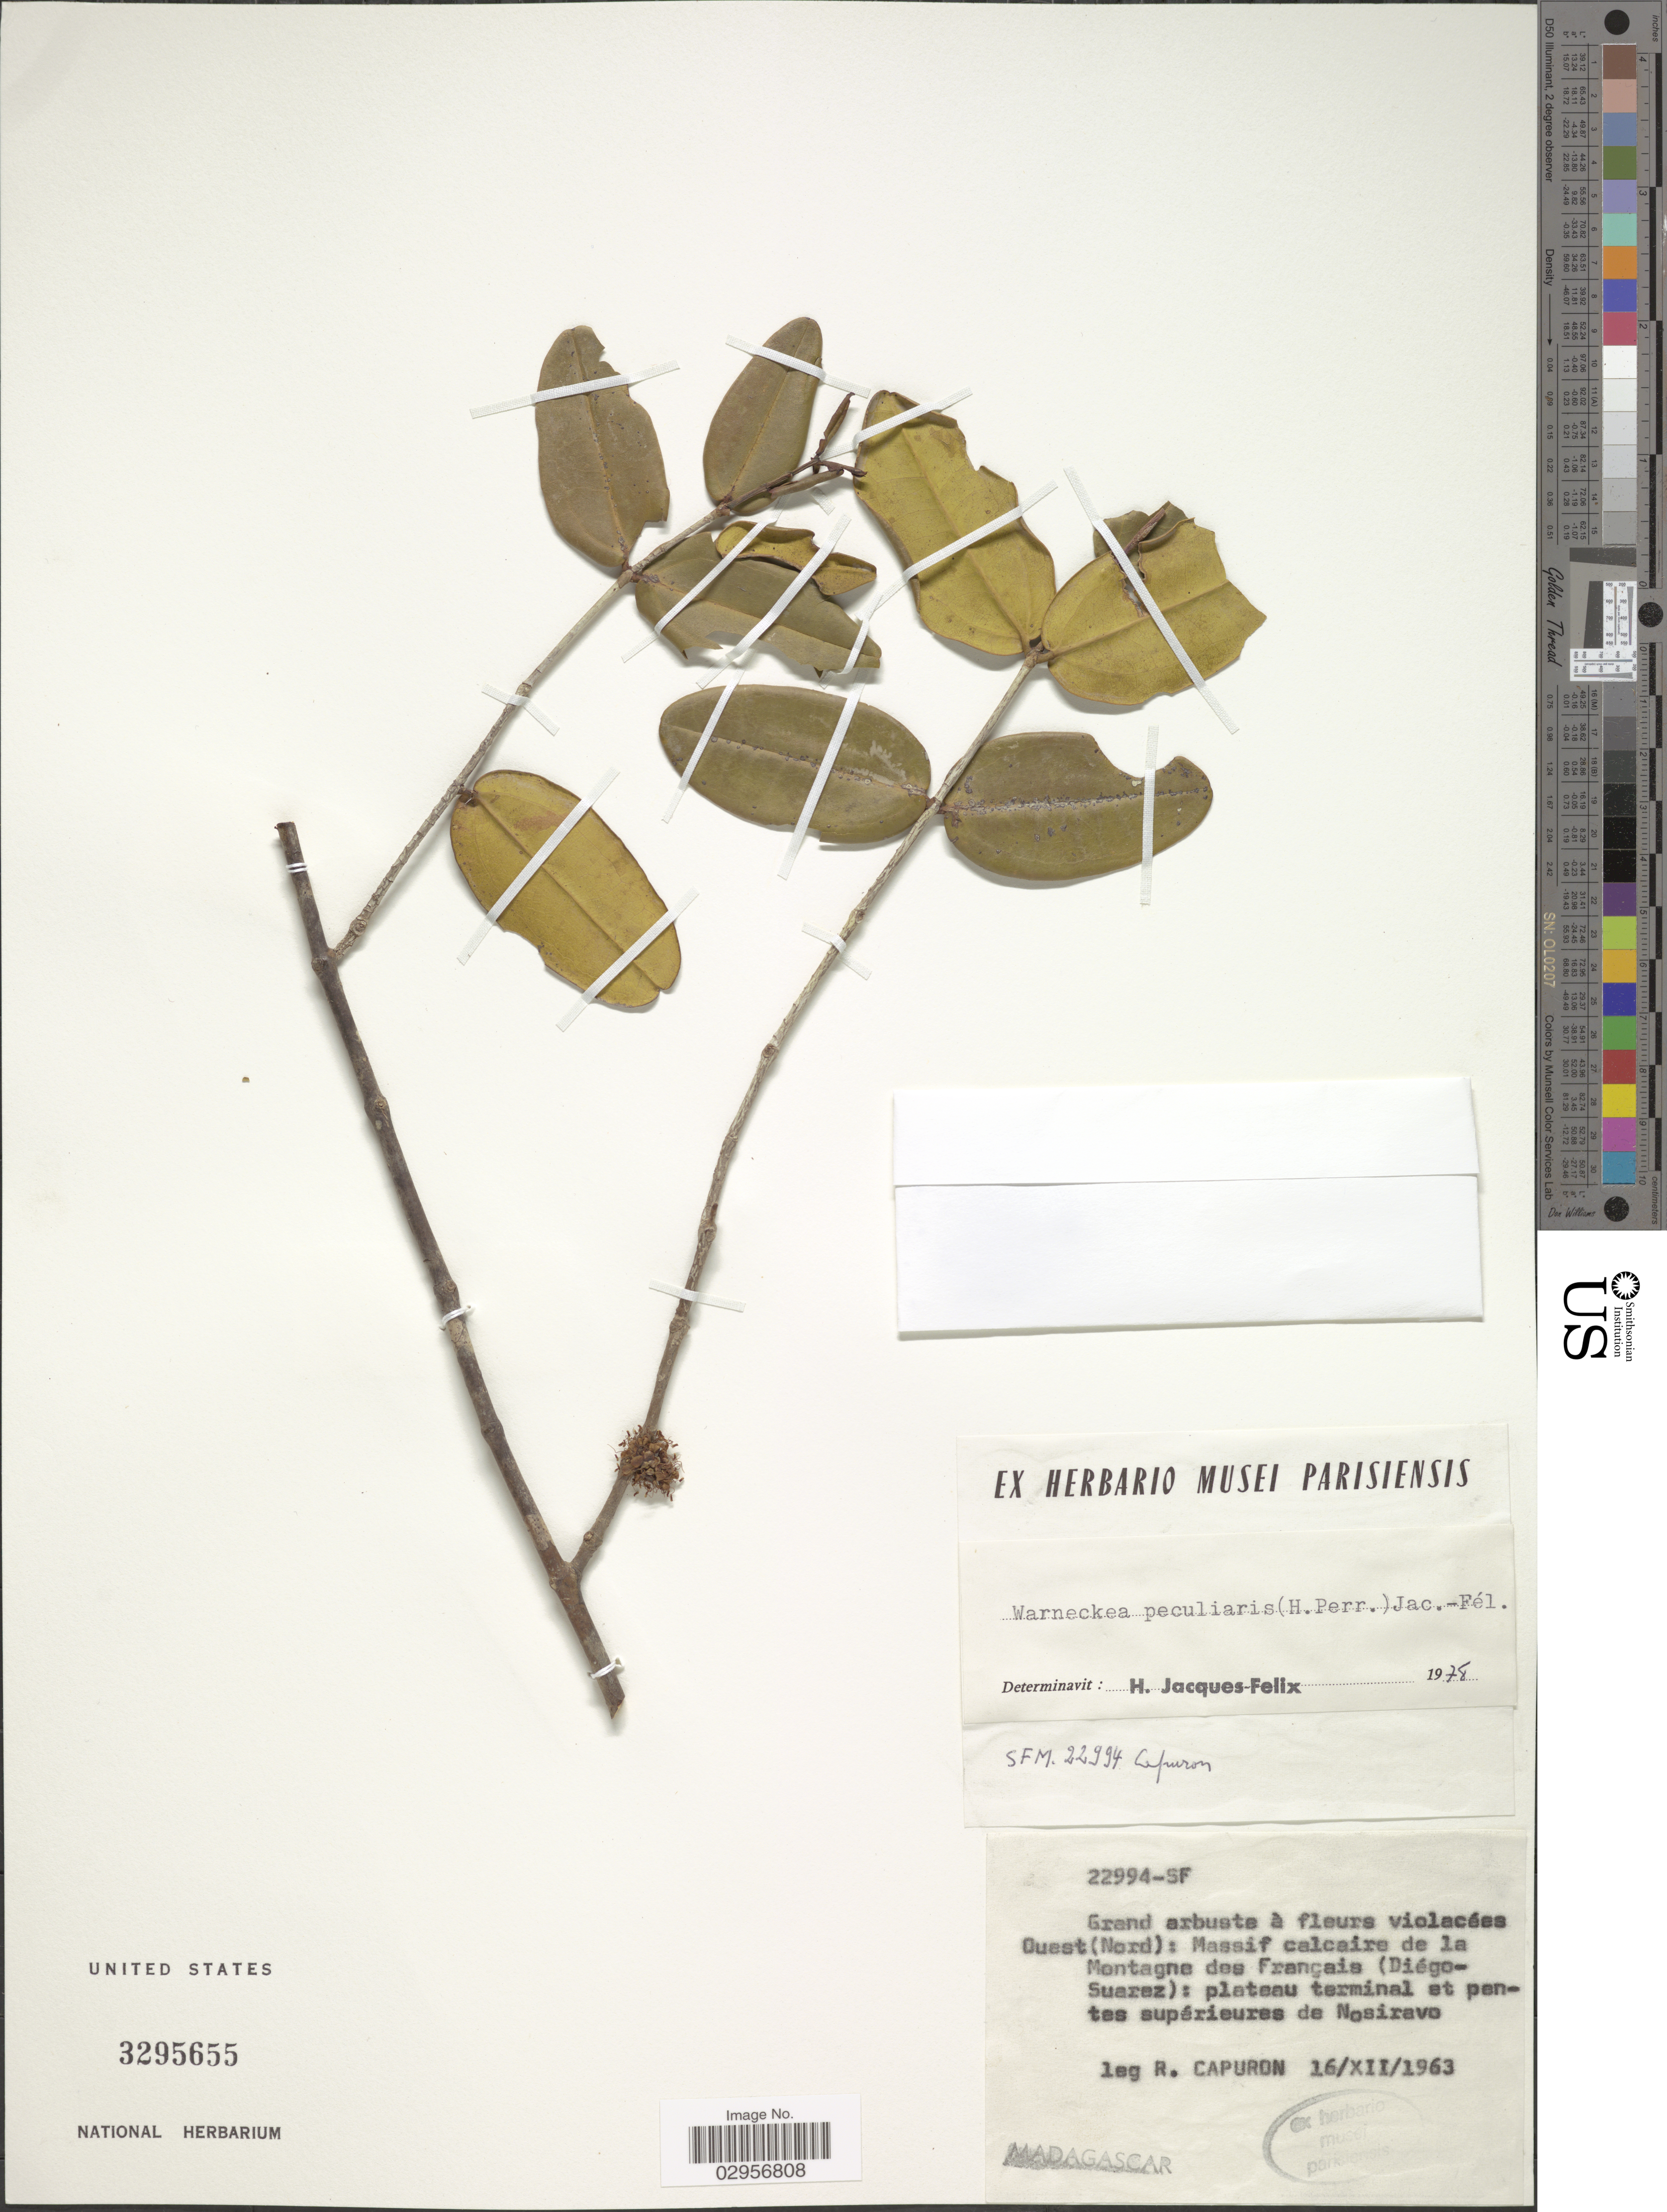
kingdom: Plantae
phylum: Tracheophyta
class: Magnoliopsida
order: Myrtales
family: Melastomataceae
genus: Warneckea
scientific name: Warneckea peculiaris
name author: (H. Perrier) Jacq.-Fél.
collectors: R. Capuron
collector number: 22994-SF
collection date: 1963-12-16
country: Madagascar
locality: Ouest (Nord): Massif calcaire de la Montagne des Français (Diégo Suarez): plateau terminal at pentes supérieures de Nosiravo.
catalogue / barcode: US 3295655